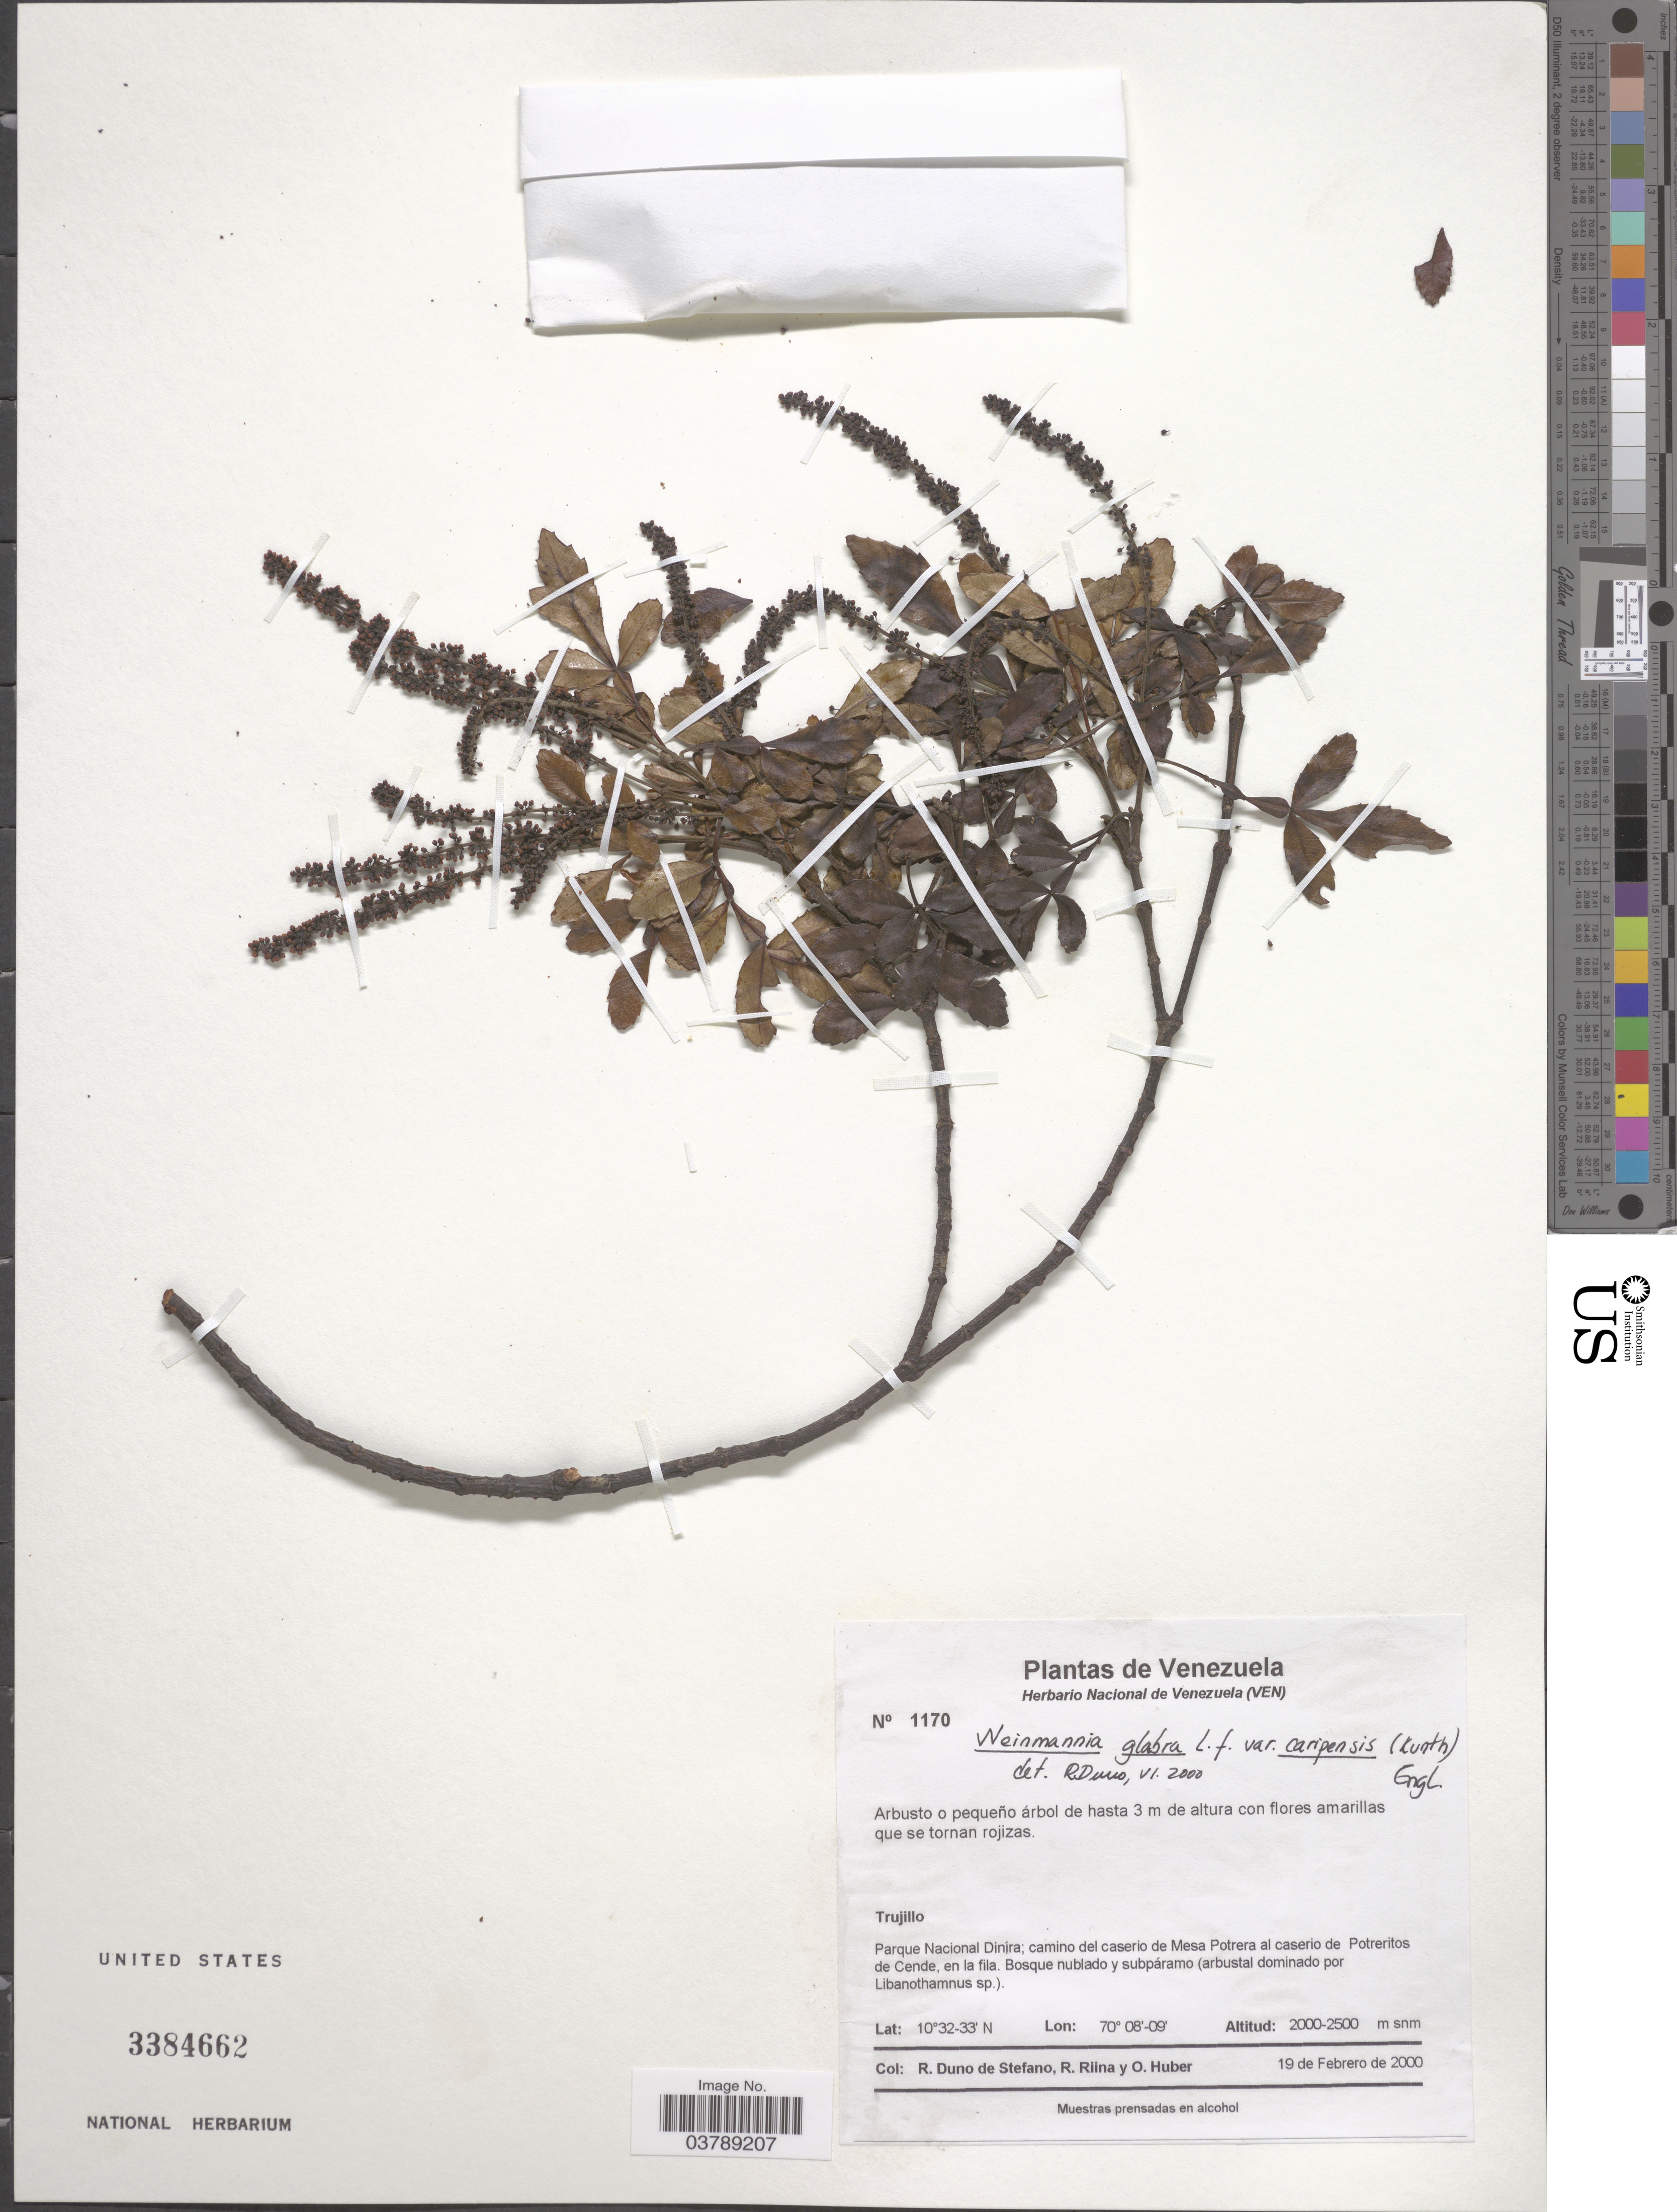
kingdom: Plantae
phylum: Tracheophyta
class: Magnoliopsida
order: Oxalidales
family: Cunoniaceae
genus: Weinmannia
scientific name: Weinmannia glabra var. caripensis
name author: (Kunth) Engl.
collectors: R. Duno de Stefano, R. Riina & O. Huber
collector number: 1170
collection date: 2000-02-19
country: Venezuela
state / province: Trujillo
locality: Parque Nacional Dinira; camino del caserio de Mesa Potrera al caserio de Potreritos de Cende, en la fila.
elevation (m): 2000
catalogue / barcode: US 3384662